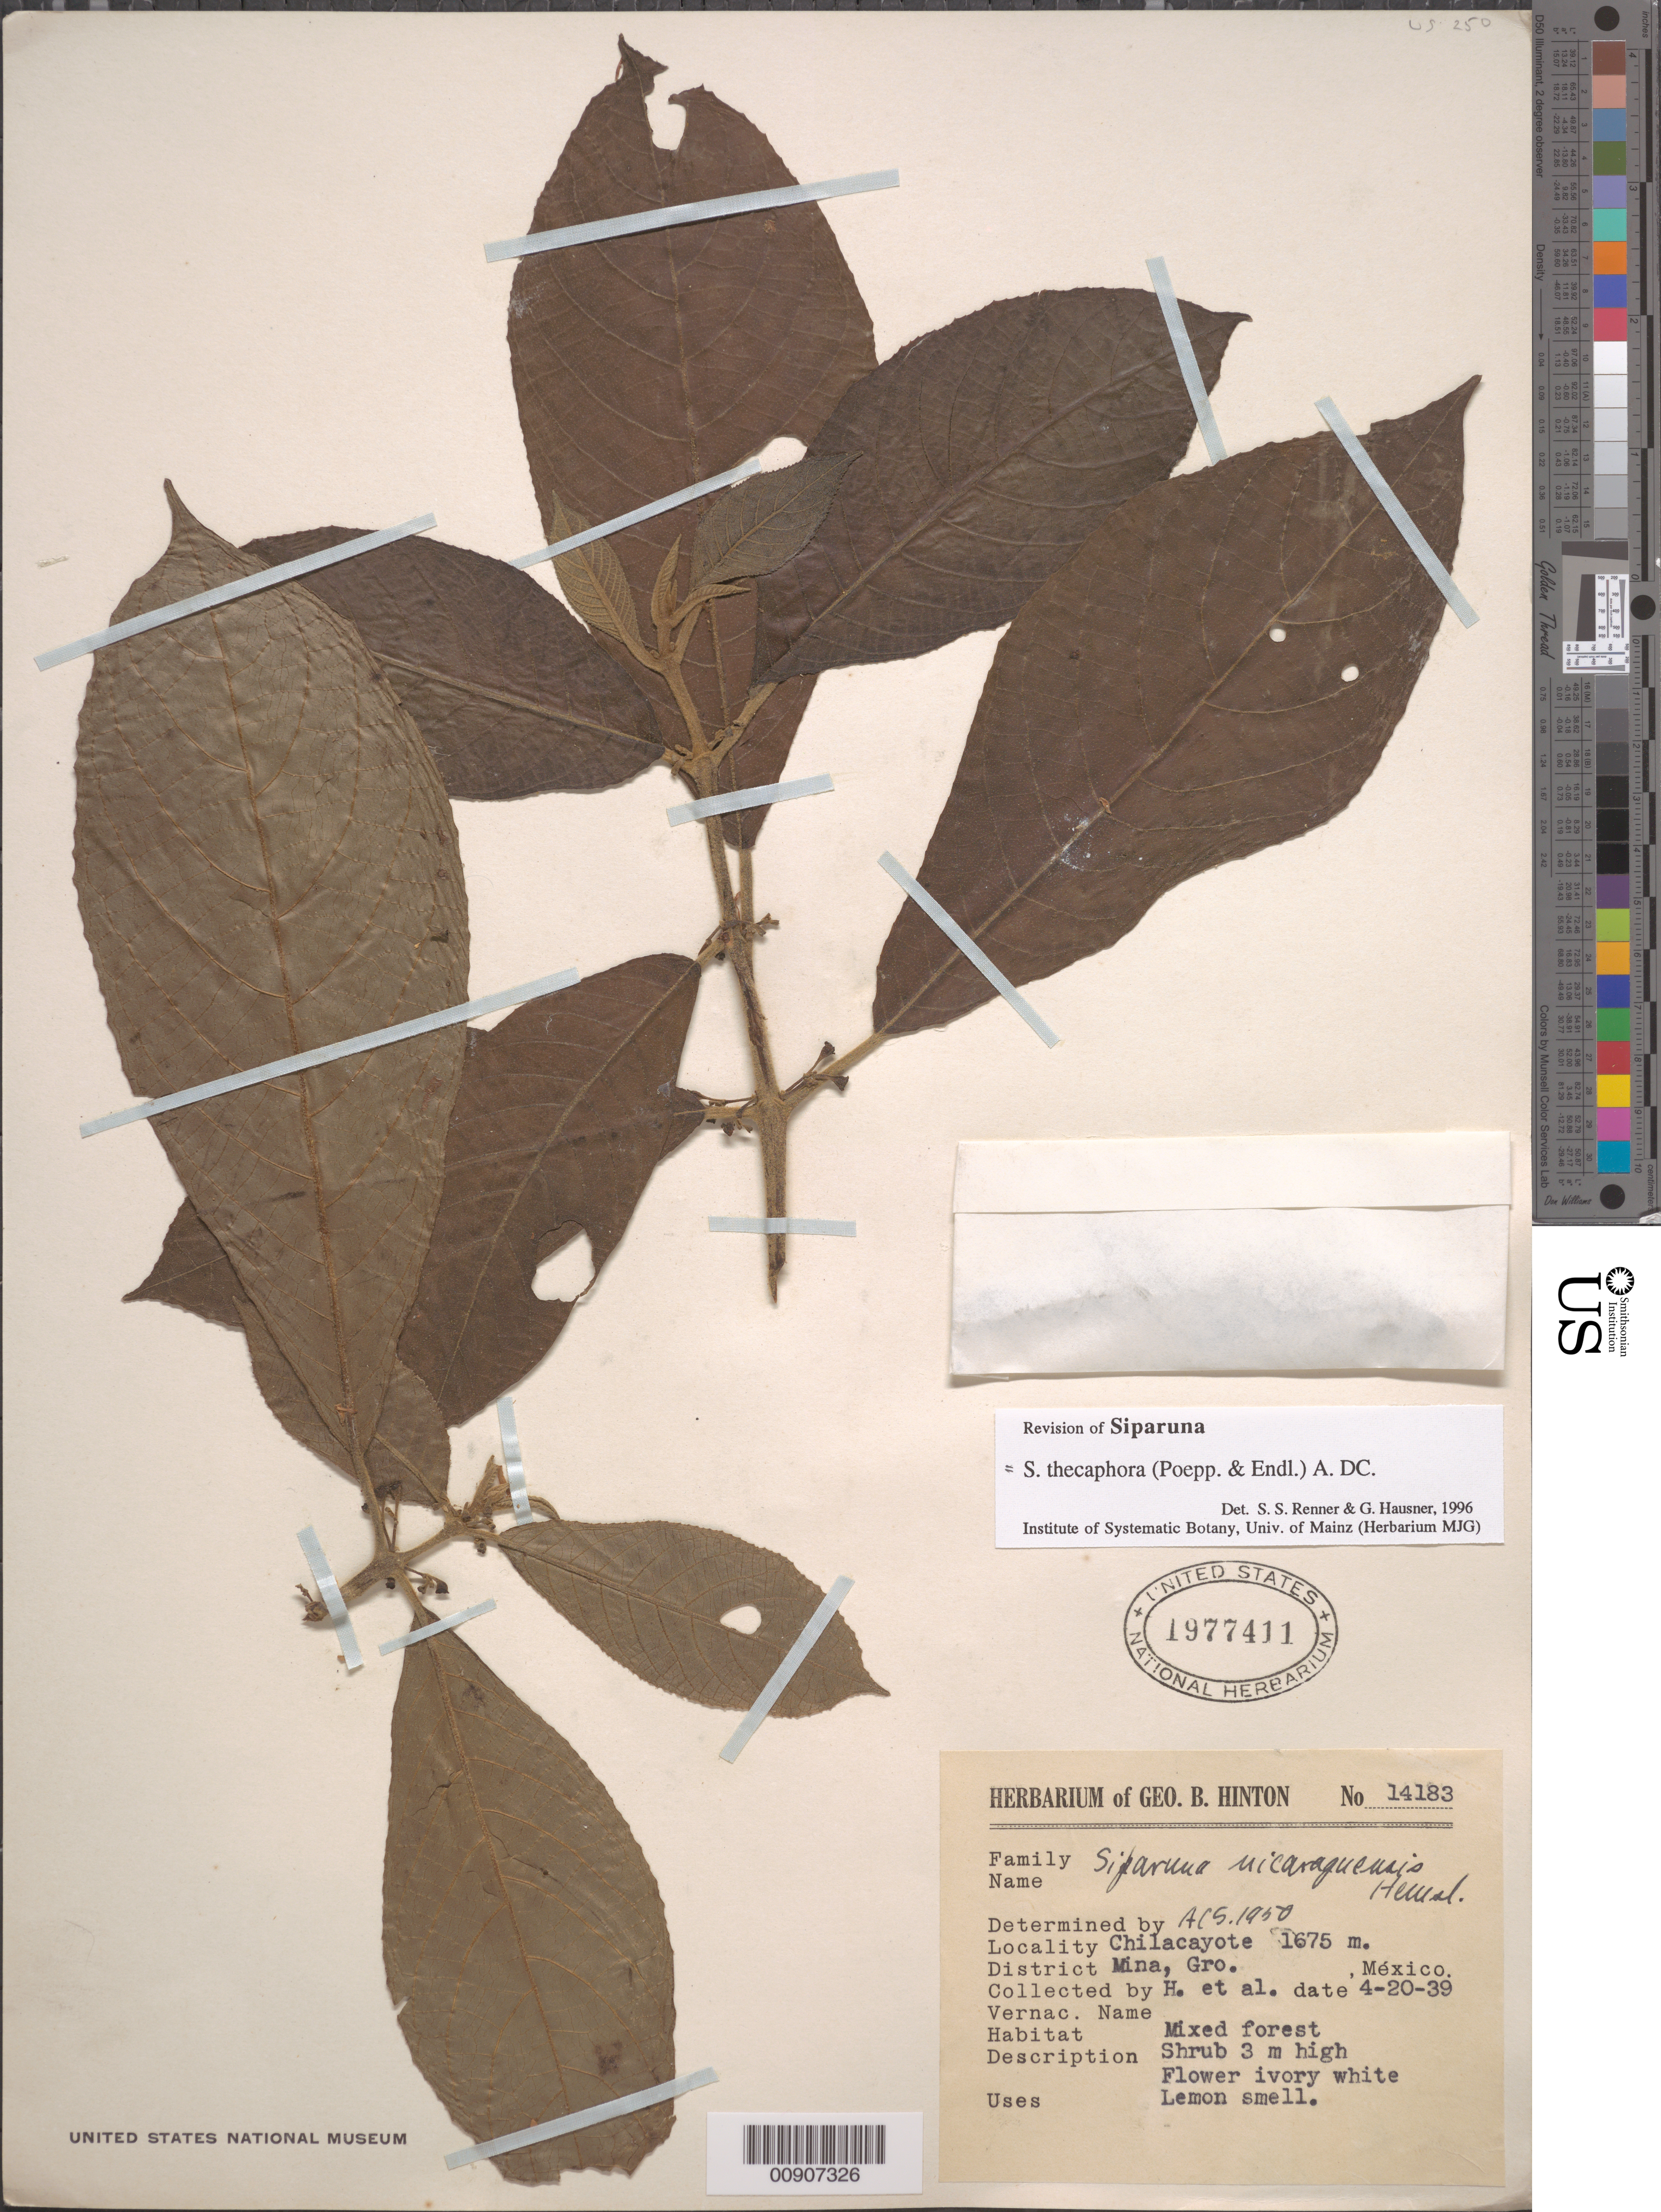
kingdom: Plantae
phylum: Tracheophyta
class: Magnoliopsida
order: Laurales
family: Siparunaceae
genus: Siparuna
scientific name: Siparuna thecaphora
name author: (Poepp. & Endl.) A. DC.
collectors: G. B. Hinton & et al.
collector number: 14183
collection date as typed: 20 Apr 1939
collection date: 1939-04-20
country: Mexico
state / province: Guerrero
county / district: Mina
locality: Chilacayote, District Mina, Guerrero.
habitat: Mixed forest.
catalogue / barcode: US 1977411